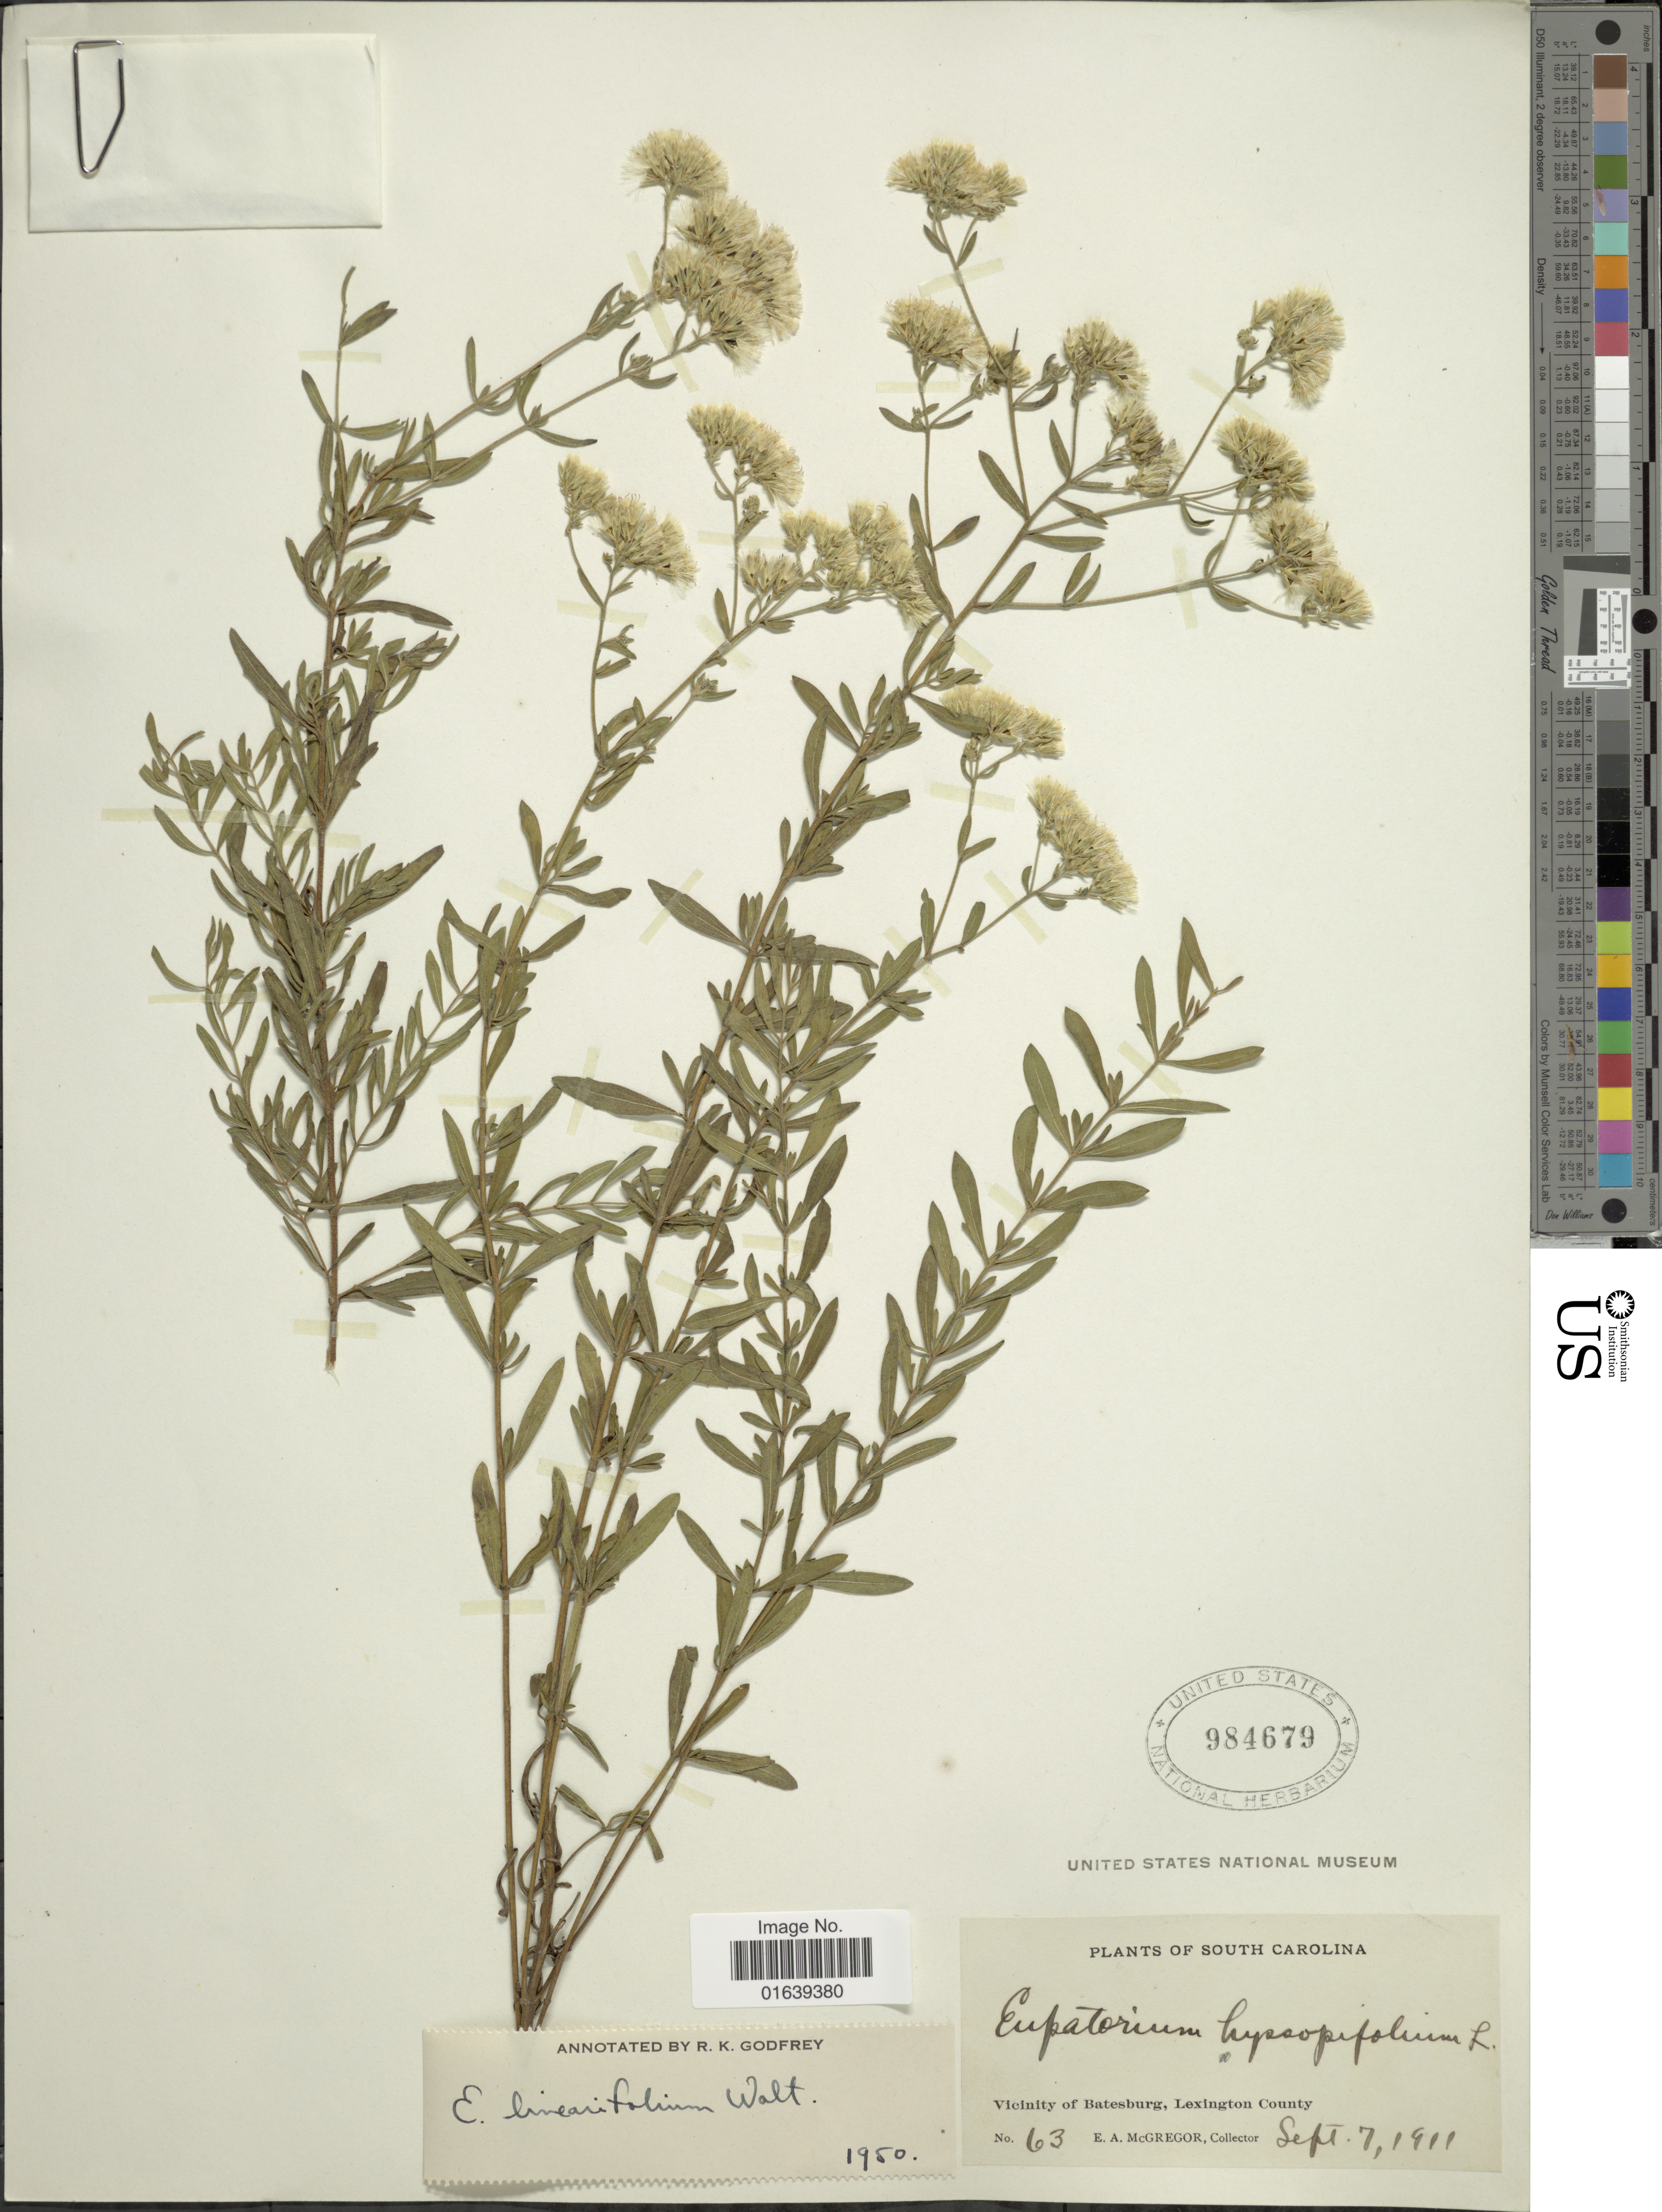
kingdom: Plantae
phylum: Tracheophyta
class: Magnoliopsida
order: Asterales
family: Asteraceae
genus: Eupatorium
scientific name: Eupatorium linearifolium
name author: Walter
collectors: E. A. McGregor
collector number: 63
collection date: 1911-09-07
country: United States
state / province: South Carolina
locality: South Carolina. Vicinity of Batesburg, Lexington County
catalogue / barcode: US 984679